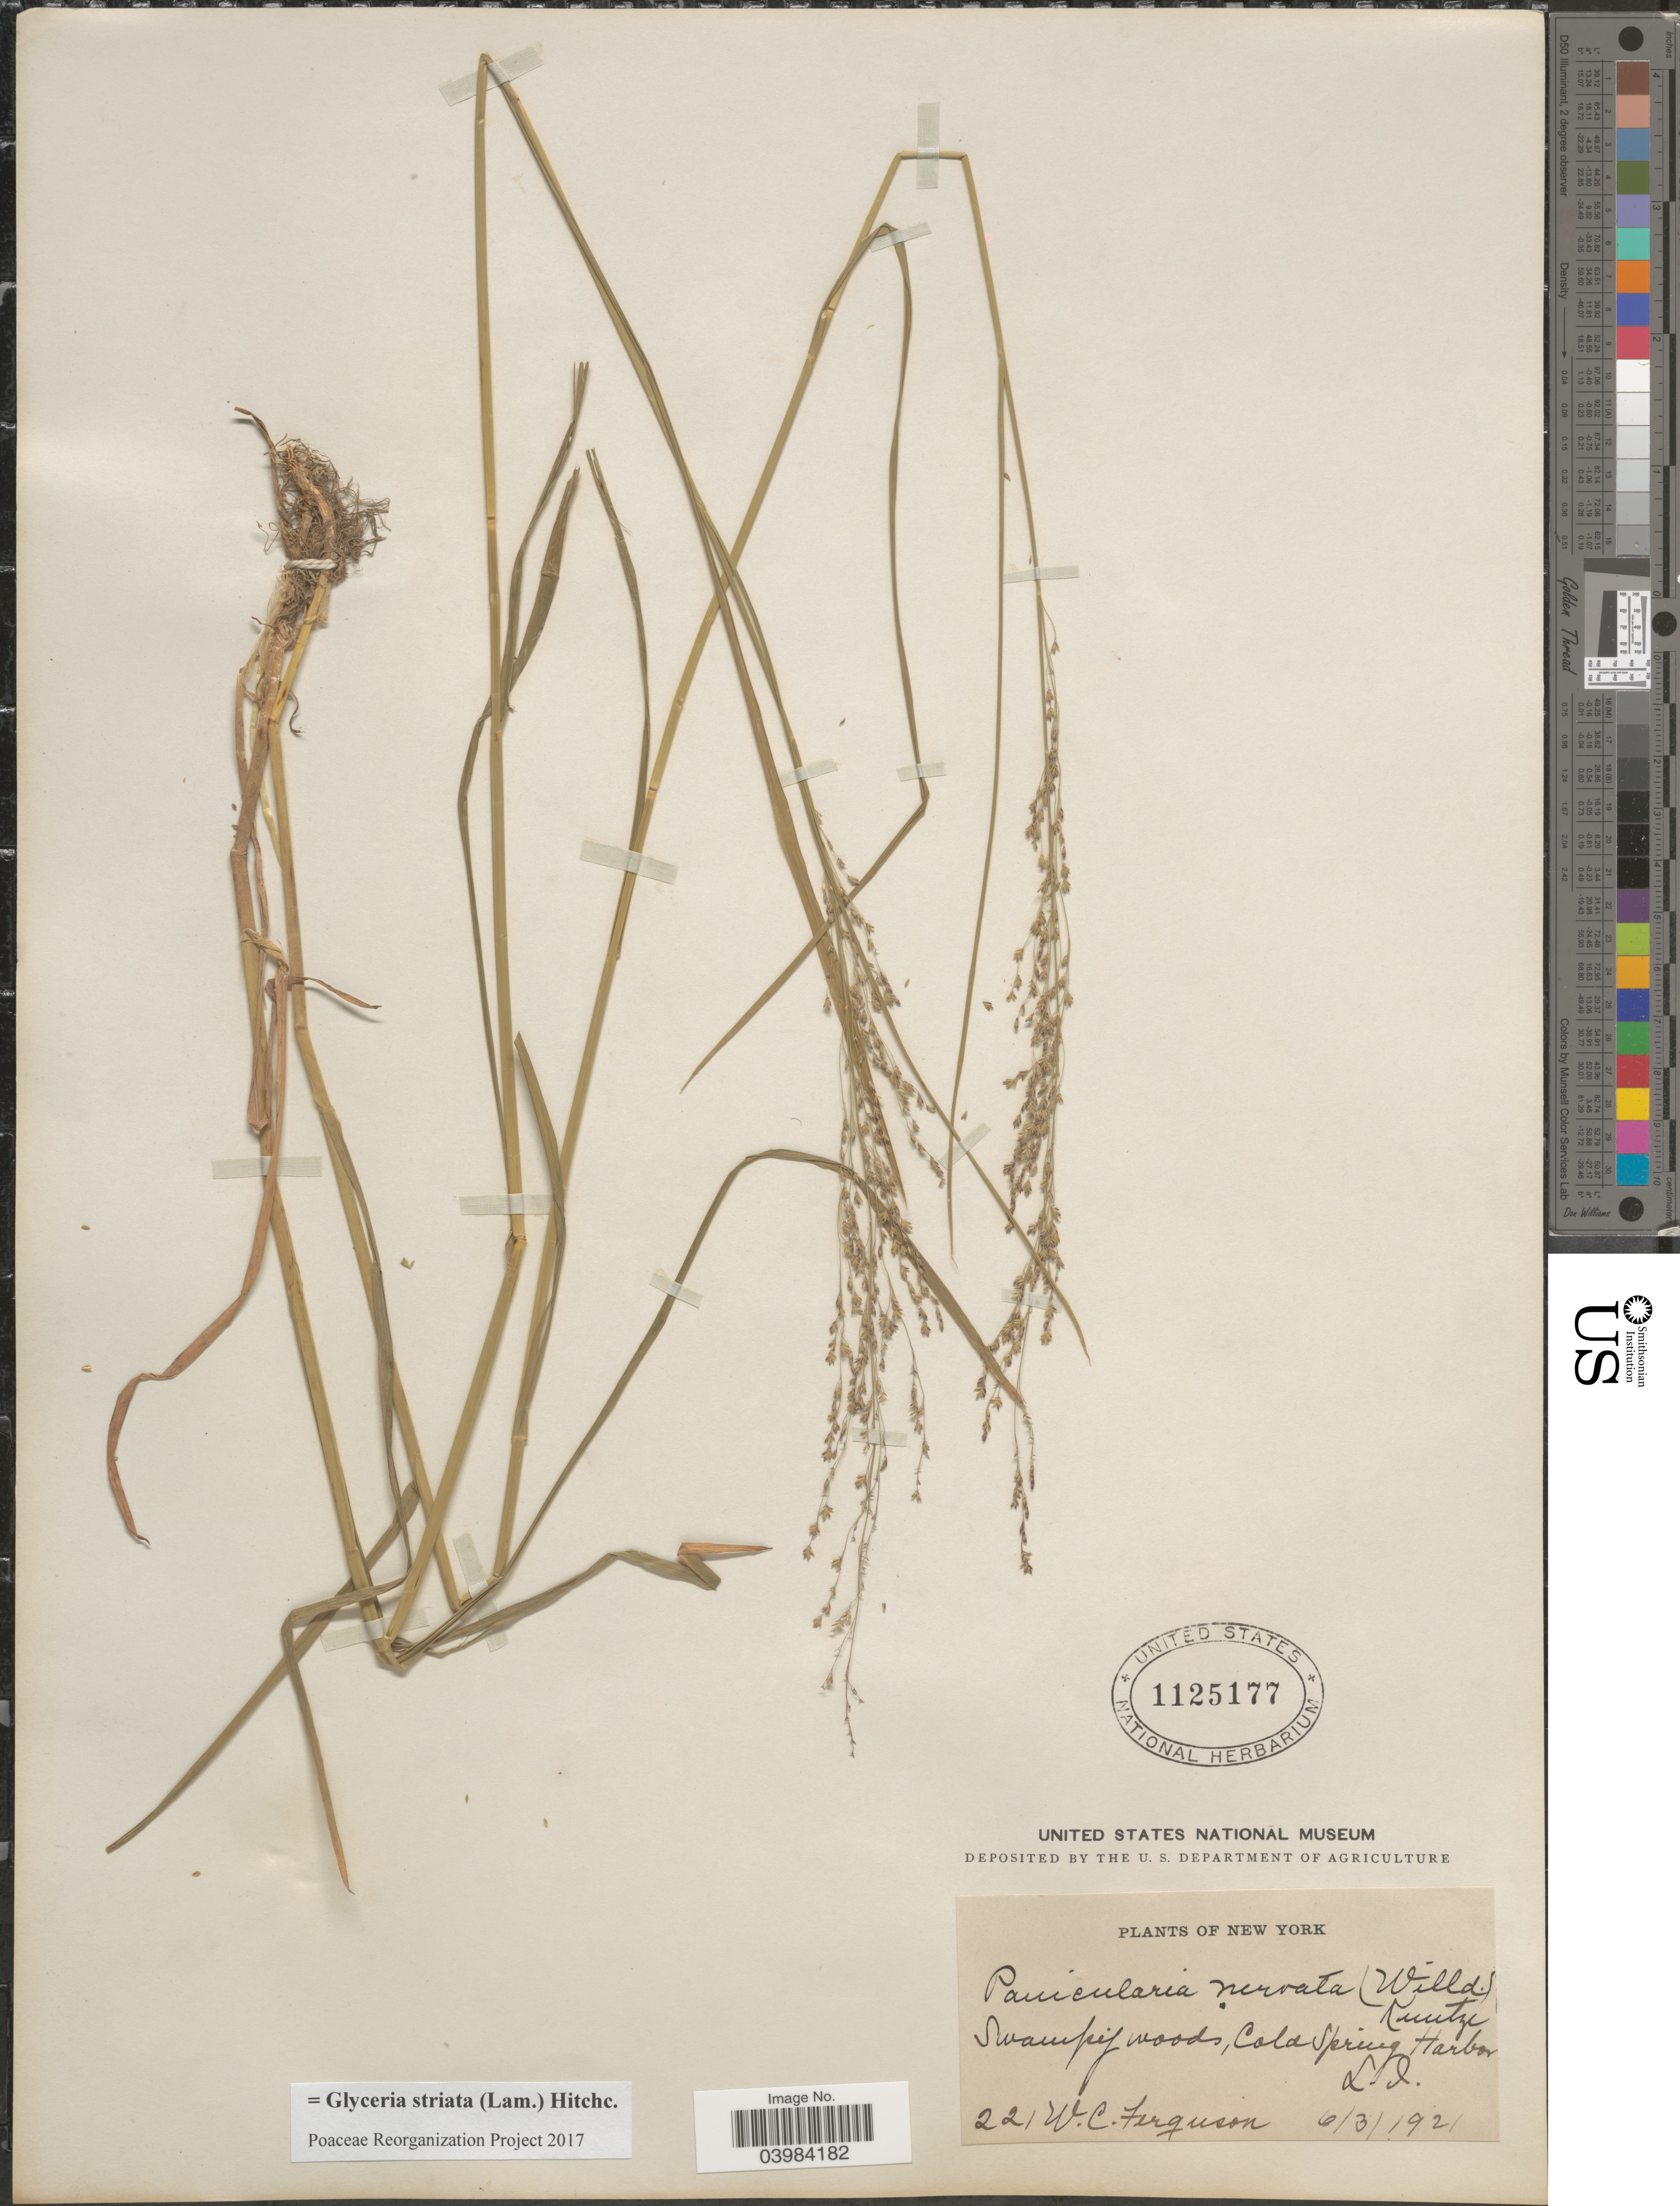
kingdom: Plantae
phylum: Tracheophyta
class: Liliopsida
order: Poales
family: Poaceae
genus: Glyceria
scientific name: Glyceria striata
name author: (Lam.) Hitchc.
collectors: W. Ferguson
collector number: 221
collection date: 1921-06-03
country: United States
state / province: New York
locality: Swampy woods, Cola Spring, Harbor. L.I.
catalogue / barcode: US 1125177